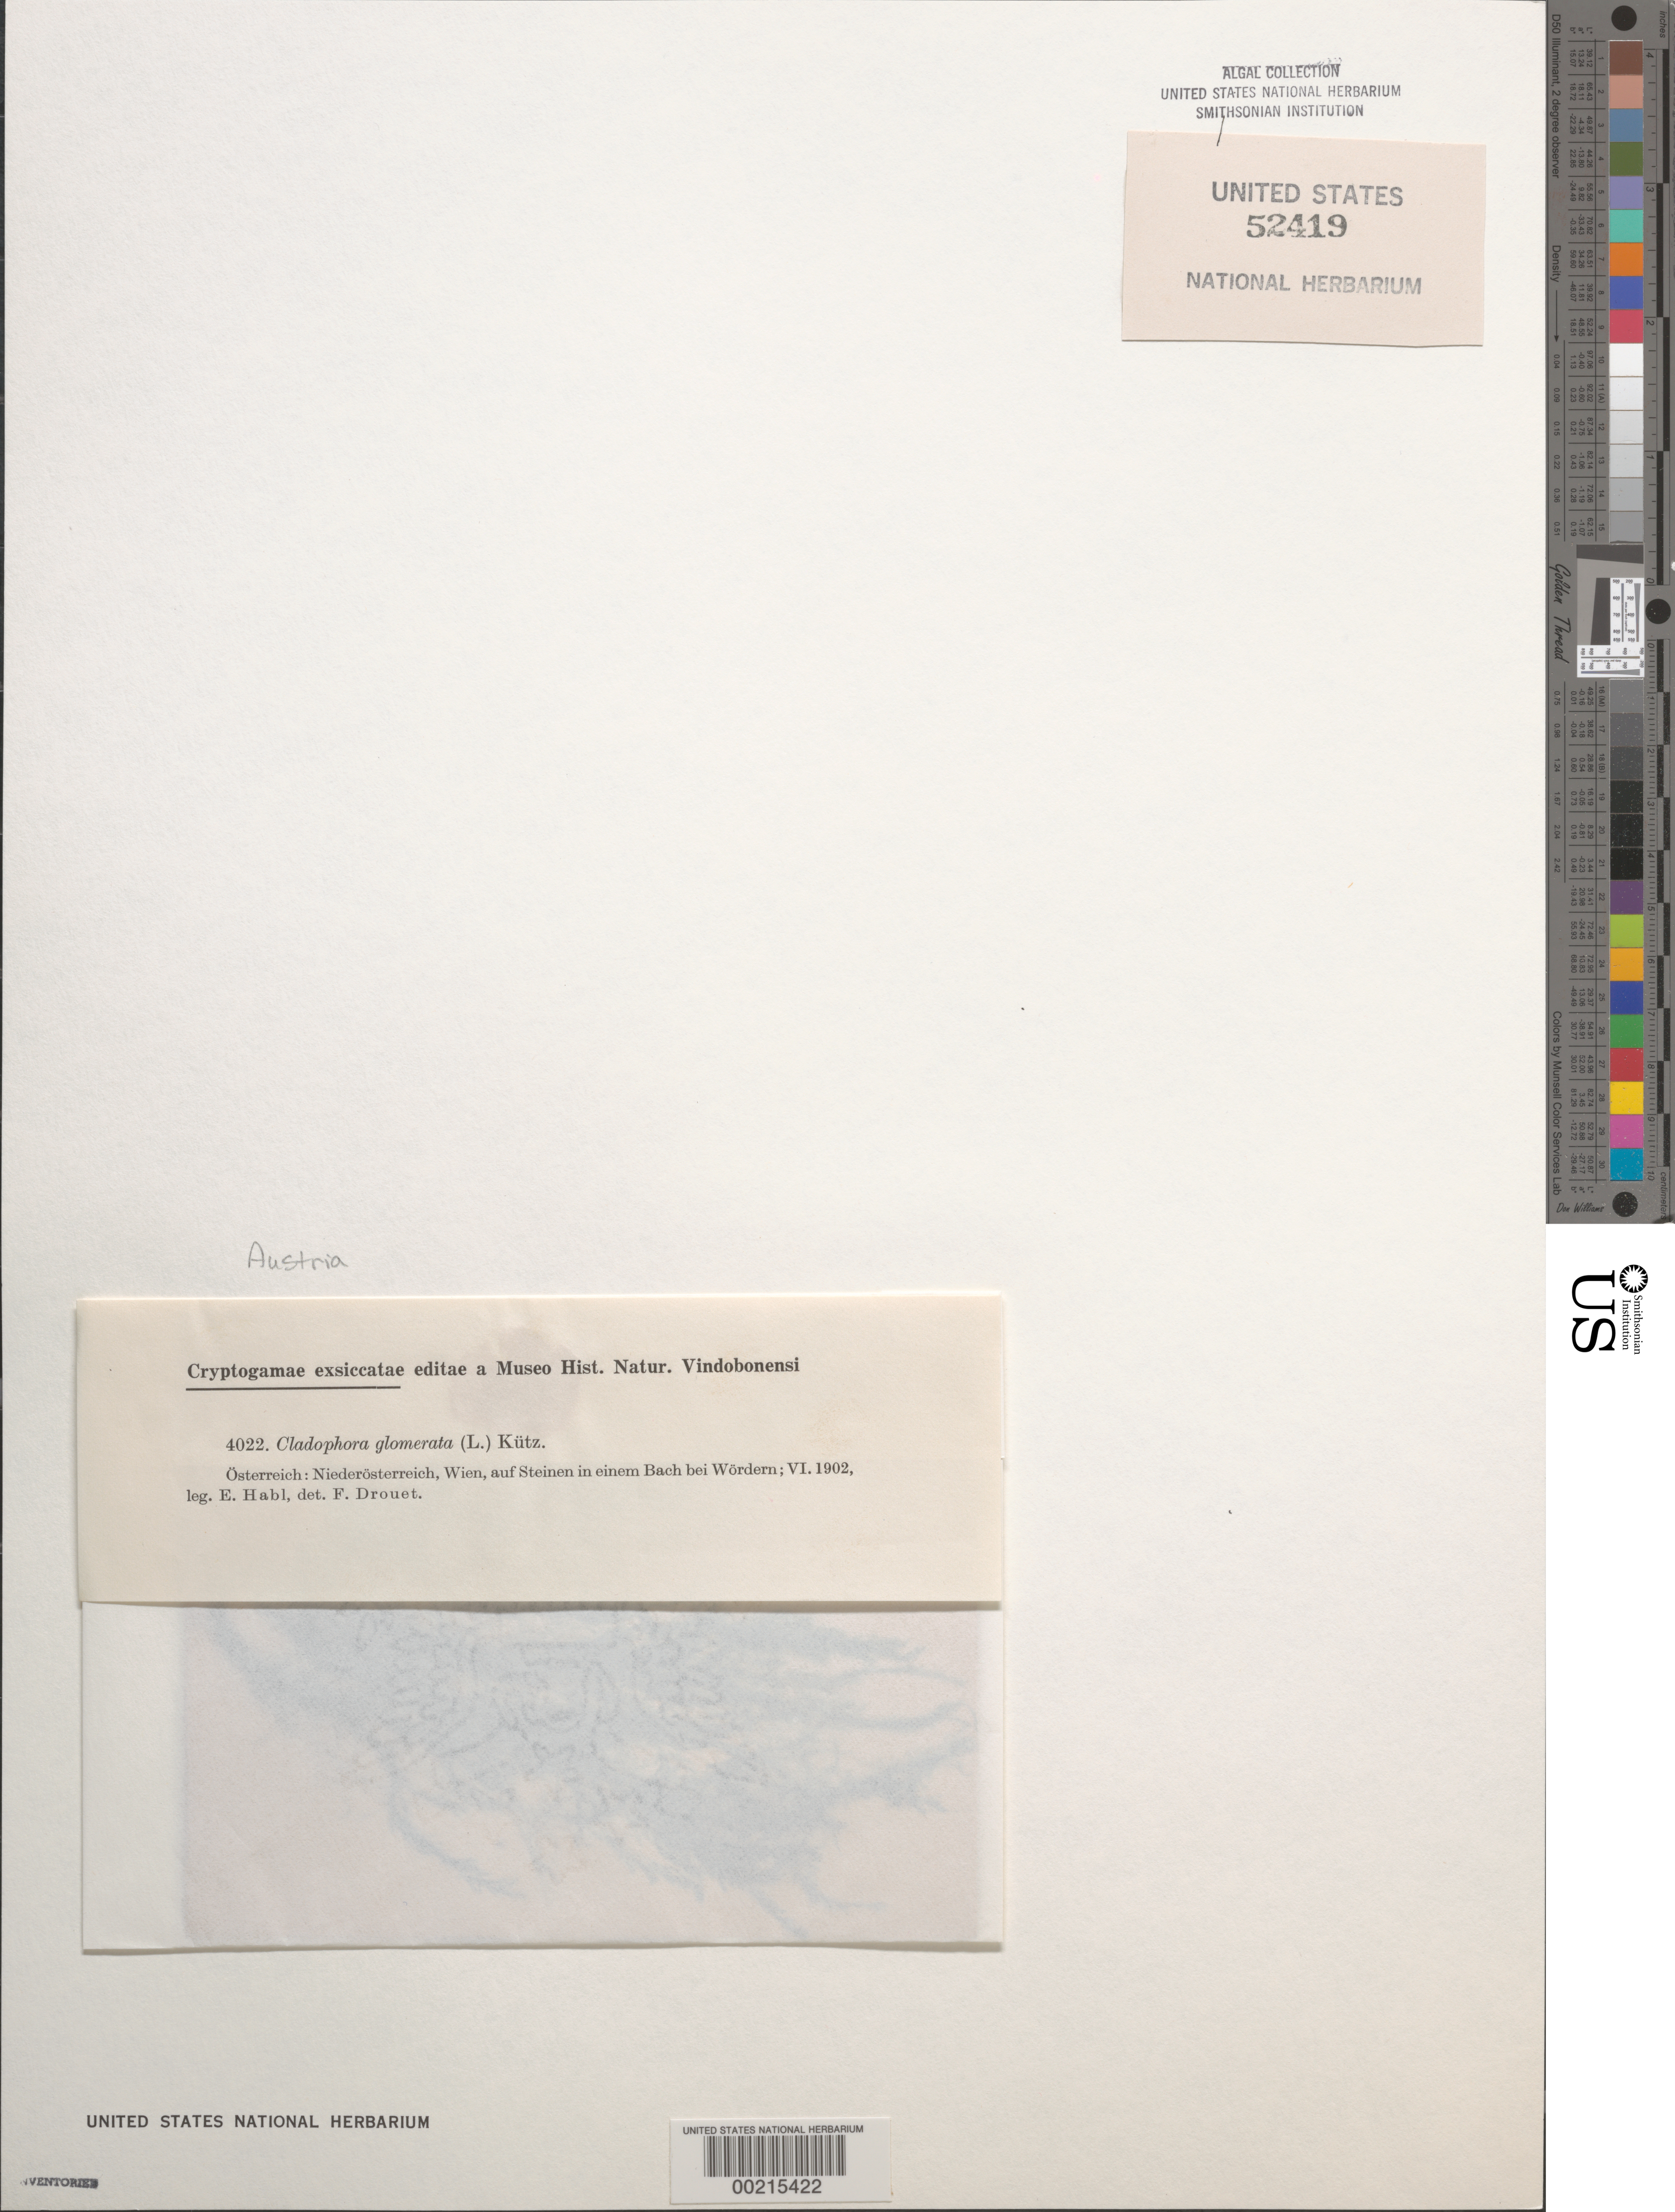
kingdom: Plantae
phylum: Chlorophyta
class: Ulvophyceae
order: Cladophorales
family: Cladophoraceae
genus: Cladophora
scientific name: Cladophora glomerata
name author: (L.) Kütz.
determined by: Drouet, F. E.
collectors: E. Habl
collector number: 4022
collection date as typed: Jun 1902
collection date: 1902-06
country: Austria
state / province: Niederosterreich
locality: Worden near Vienna (Wien)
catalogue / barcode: US 52419